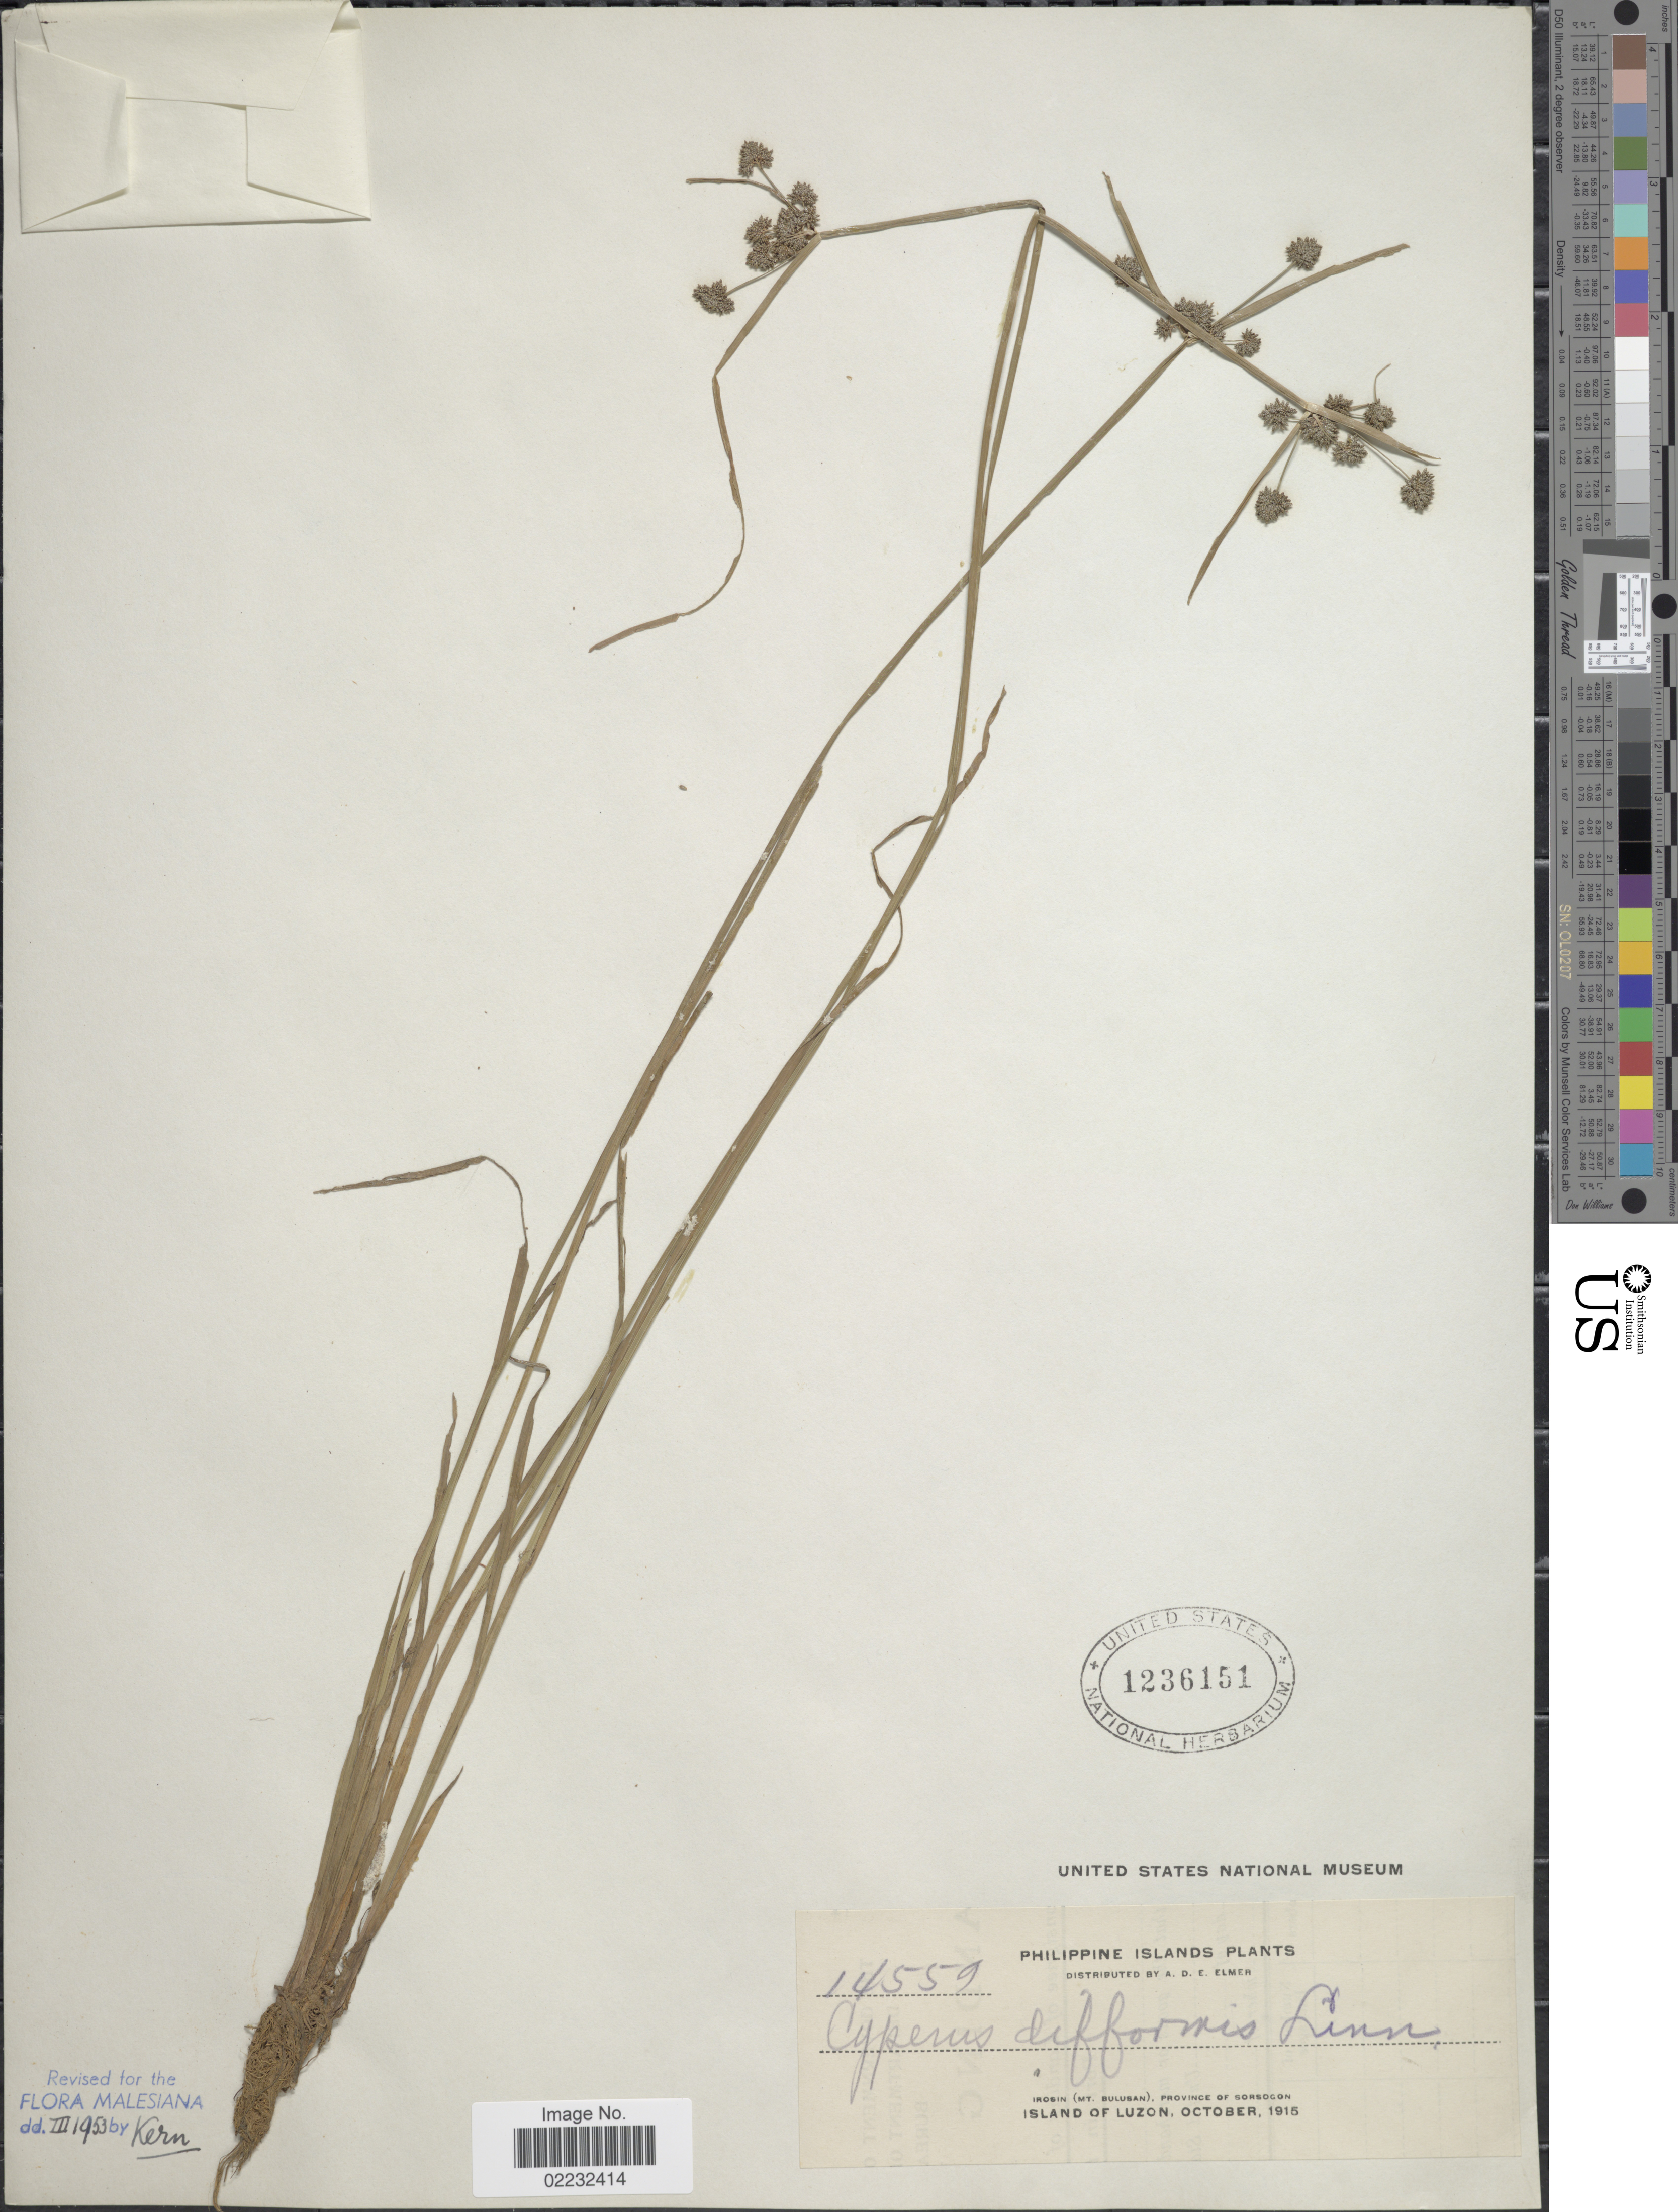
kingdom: Plantae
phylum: Tracheophyta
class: Liliopsida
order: Poales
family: Cyperaceae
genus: Cyperus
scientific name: Cyperus difformis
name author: L.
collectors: A. D. E. Elmer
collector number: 14559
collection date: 1915-10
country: Philippines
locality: Irosin (Mt. Bulusan), province of Sorsogon, Island of Luzon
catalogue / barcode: US 1236151